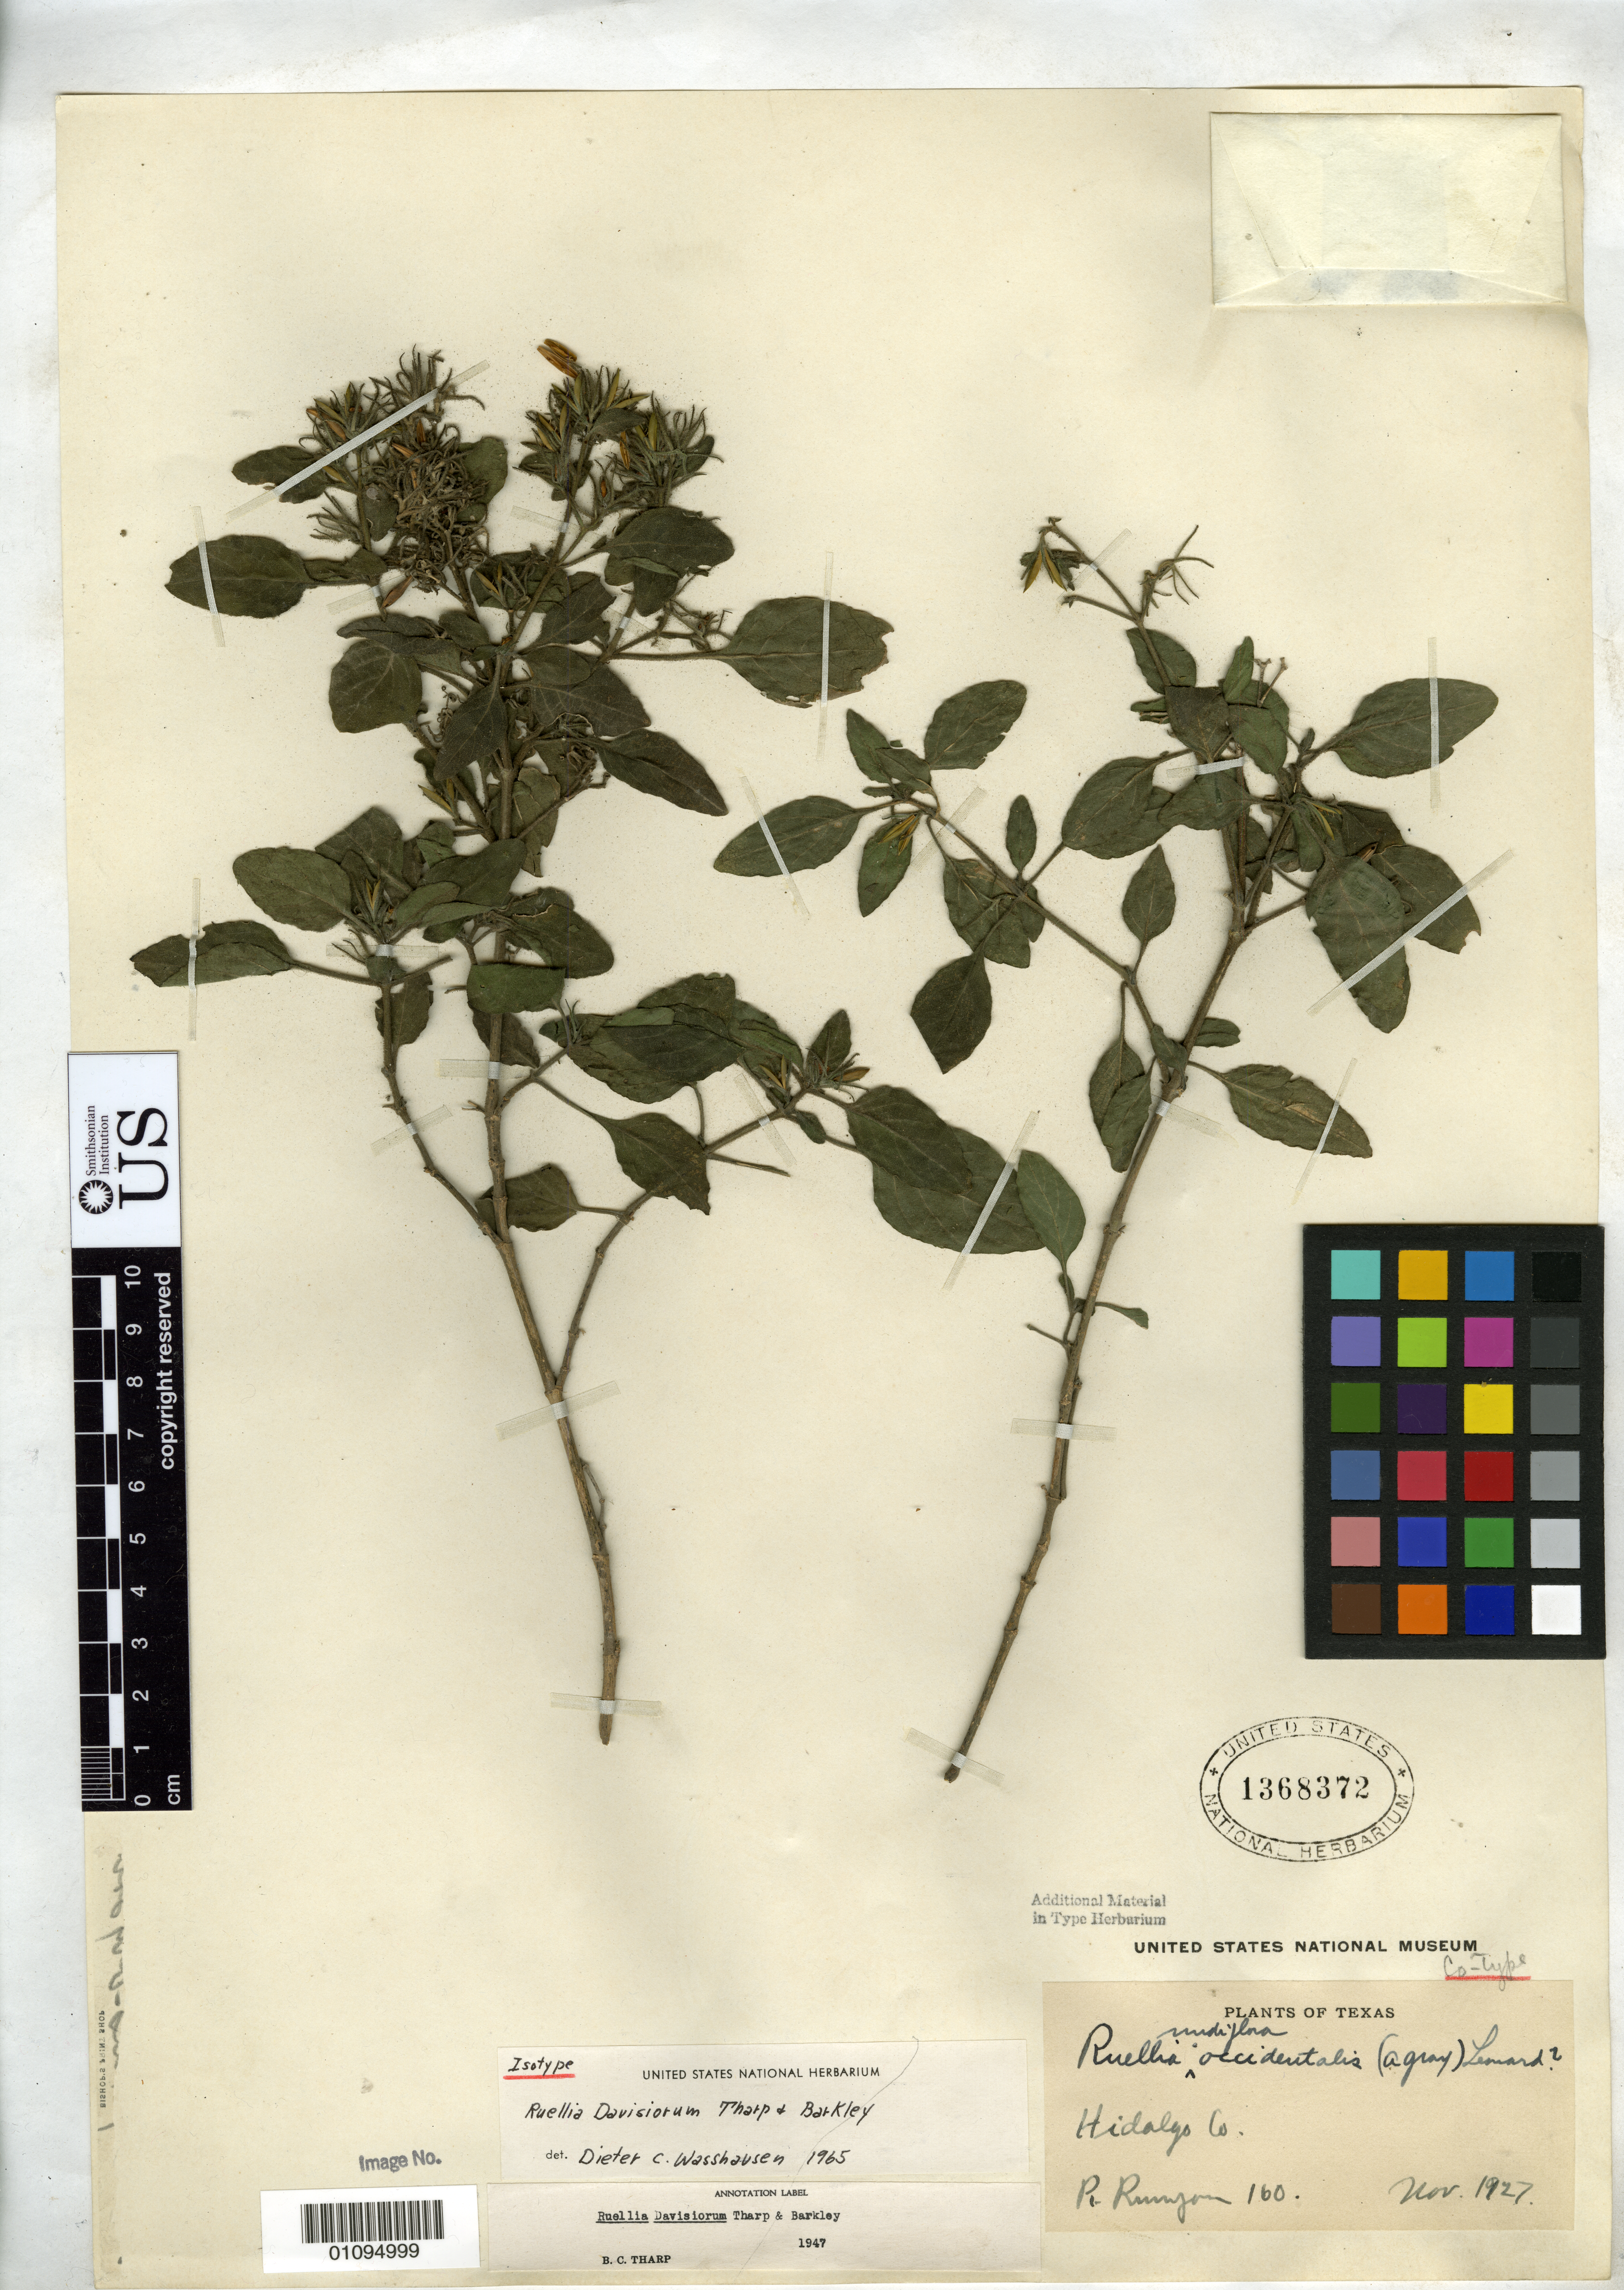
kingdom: Plantae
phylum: Tracheophyta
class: Magnoliopsida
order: Lamiales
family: Acanthaceae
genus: Ruellia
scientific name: Ruellia davisiorum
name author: Tharp & F.A. Barkley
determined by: Tharp, B. C.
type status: Isotype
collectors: R. Runyon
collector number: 160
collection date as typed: Nov 1927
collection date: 1927-11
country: United States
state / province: Texas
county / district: Hidalgo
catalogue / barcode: US 1368372